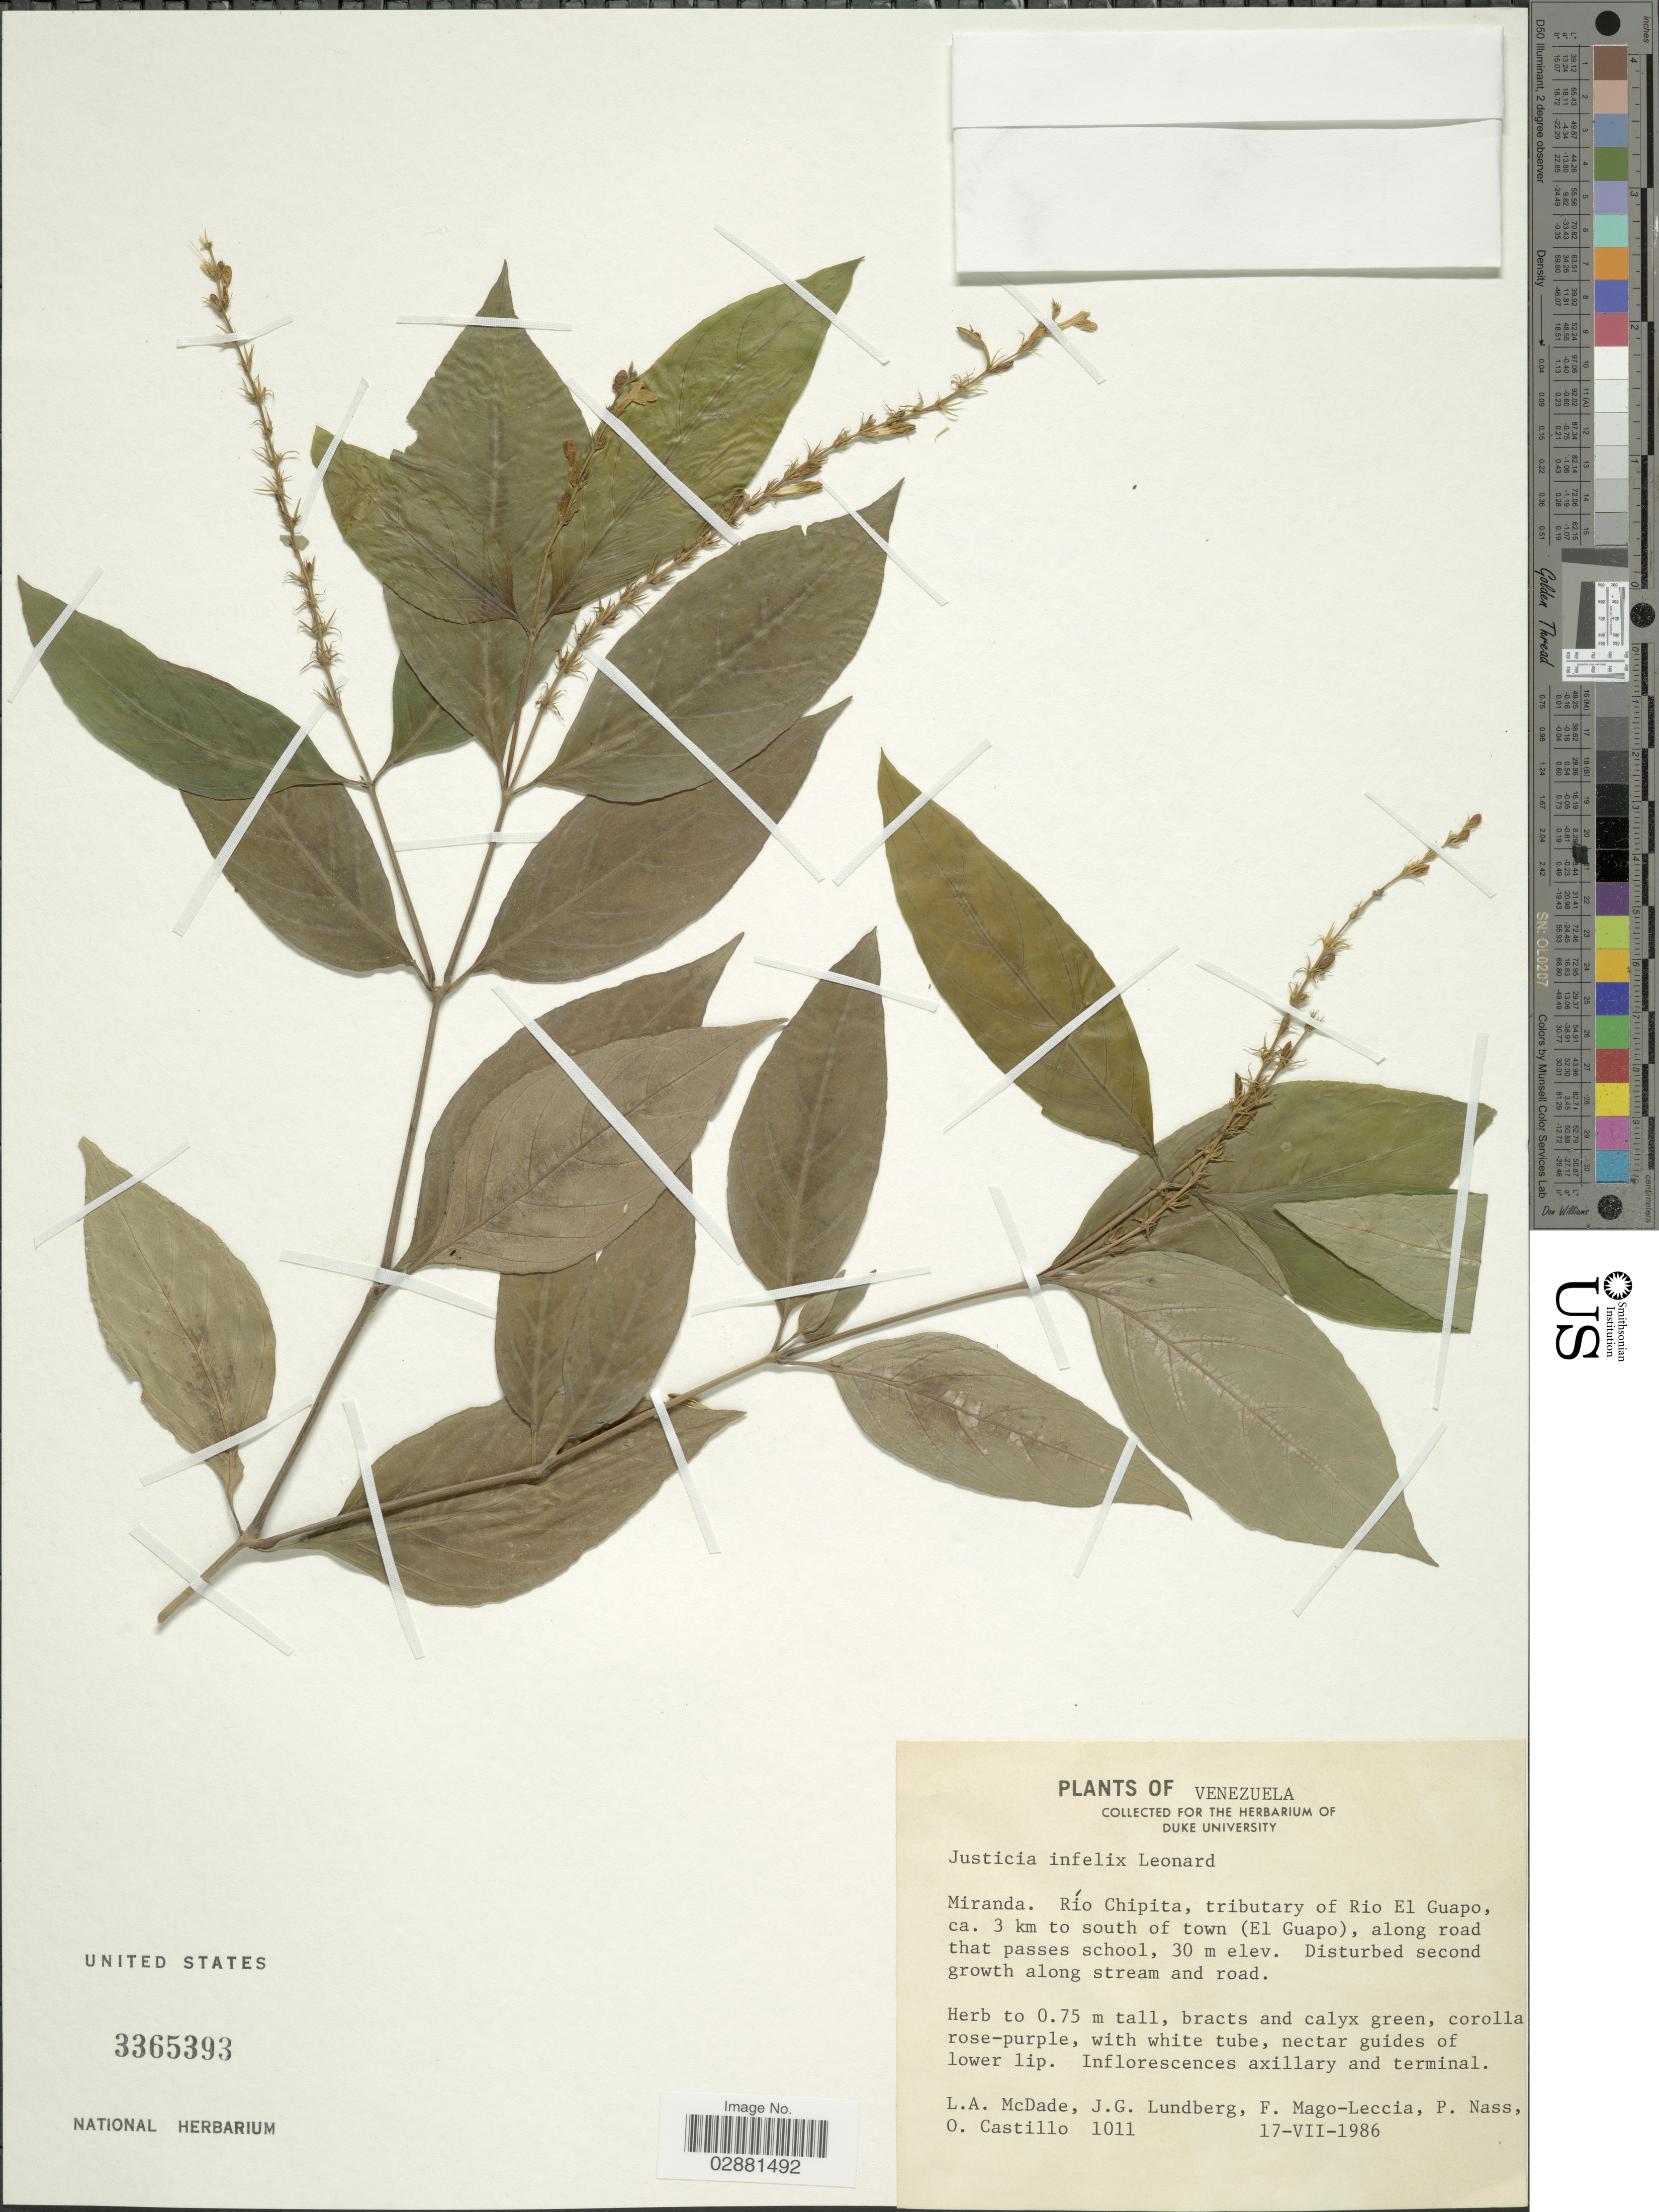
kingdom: Plantae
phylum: Tracheophyta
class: Magnoliopsida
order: Lamiales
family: Acanthaceae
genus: Justicia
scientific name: Justicia sp.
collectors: L. McDade, J. Lundberg, F. Mago-Leccia, P. Nass & O. Castillo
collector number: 1011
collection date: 1986-07-17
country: Venezuela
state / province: Miranda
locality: Río Chipita, tributary of Rio El Guapo, ca. 3 km to south of town (El Guapo), along road that passes school.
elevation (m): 30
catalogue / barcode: US 3365393